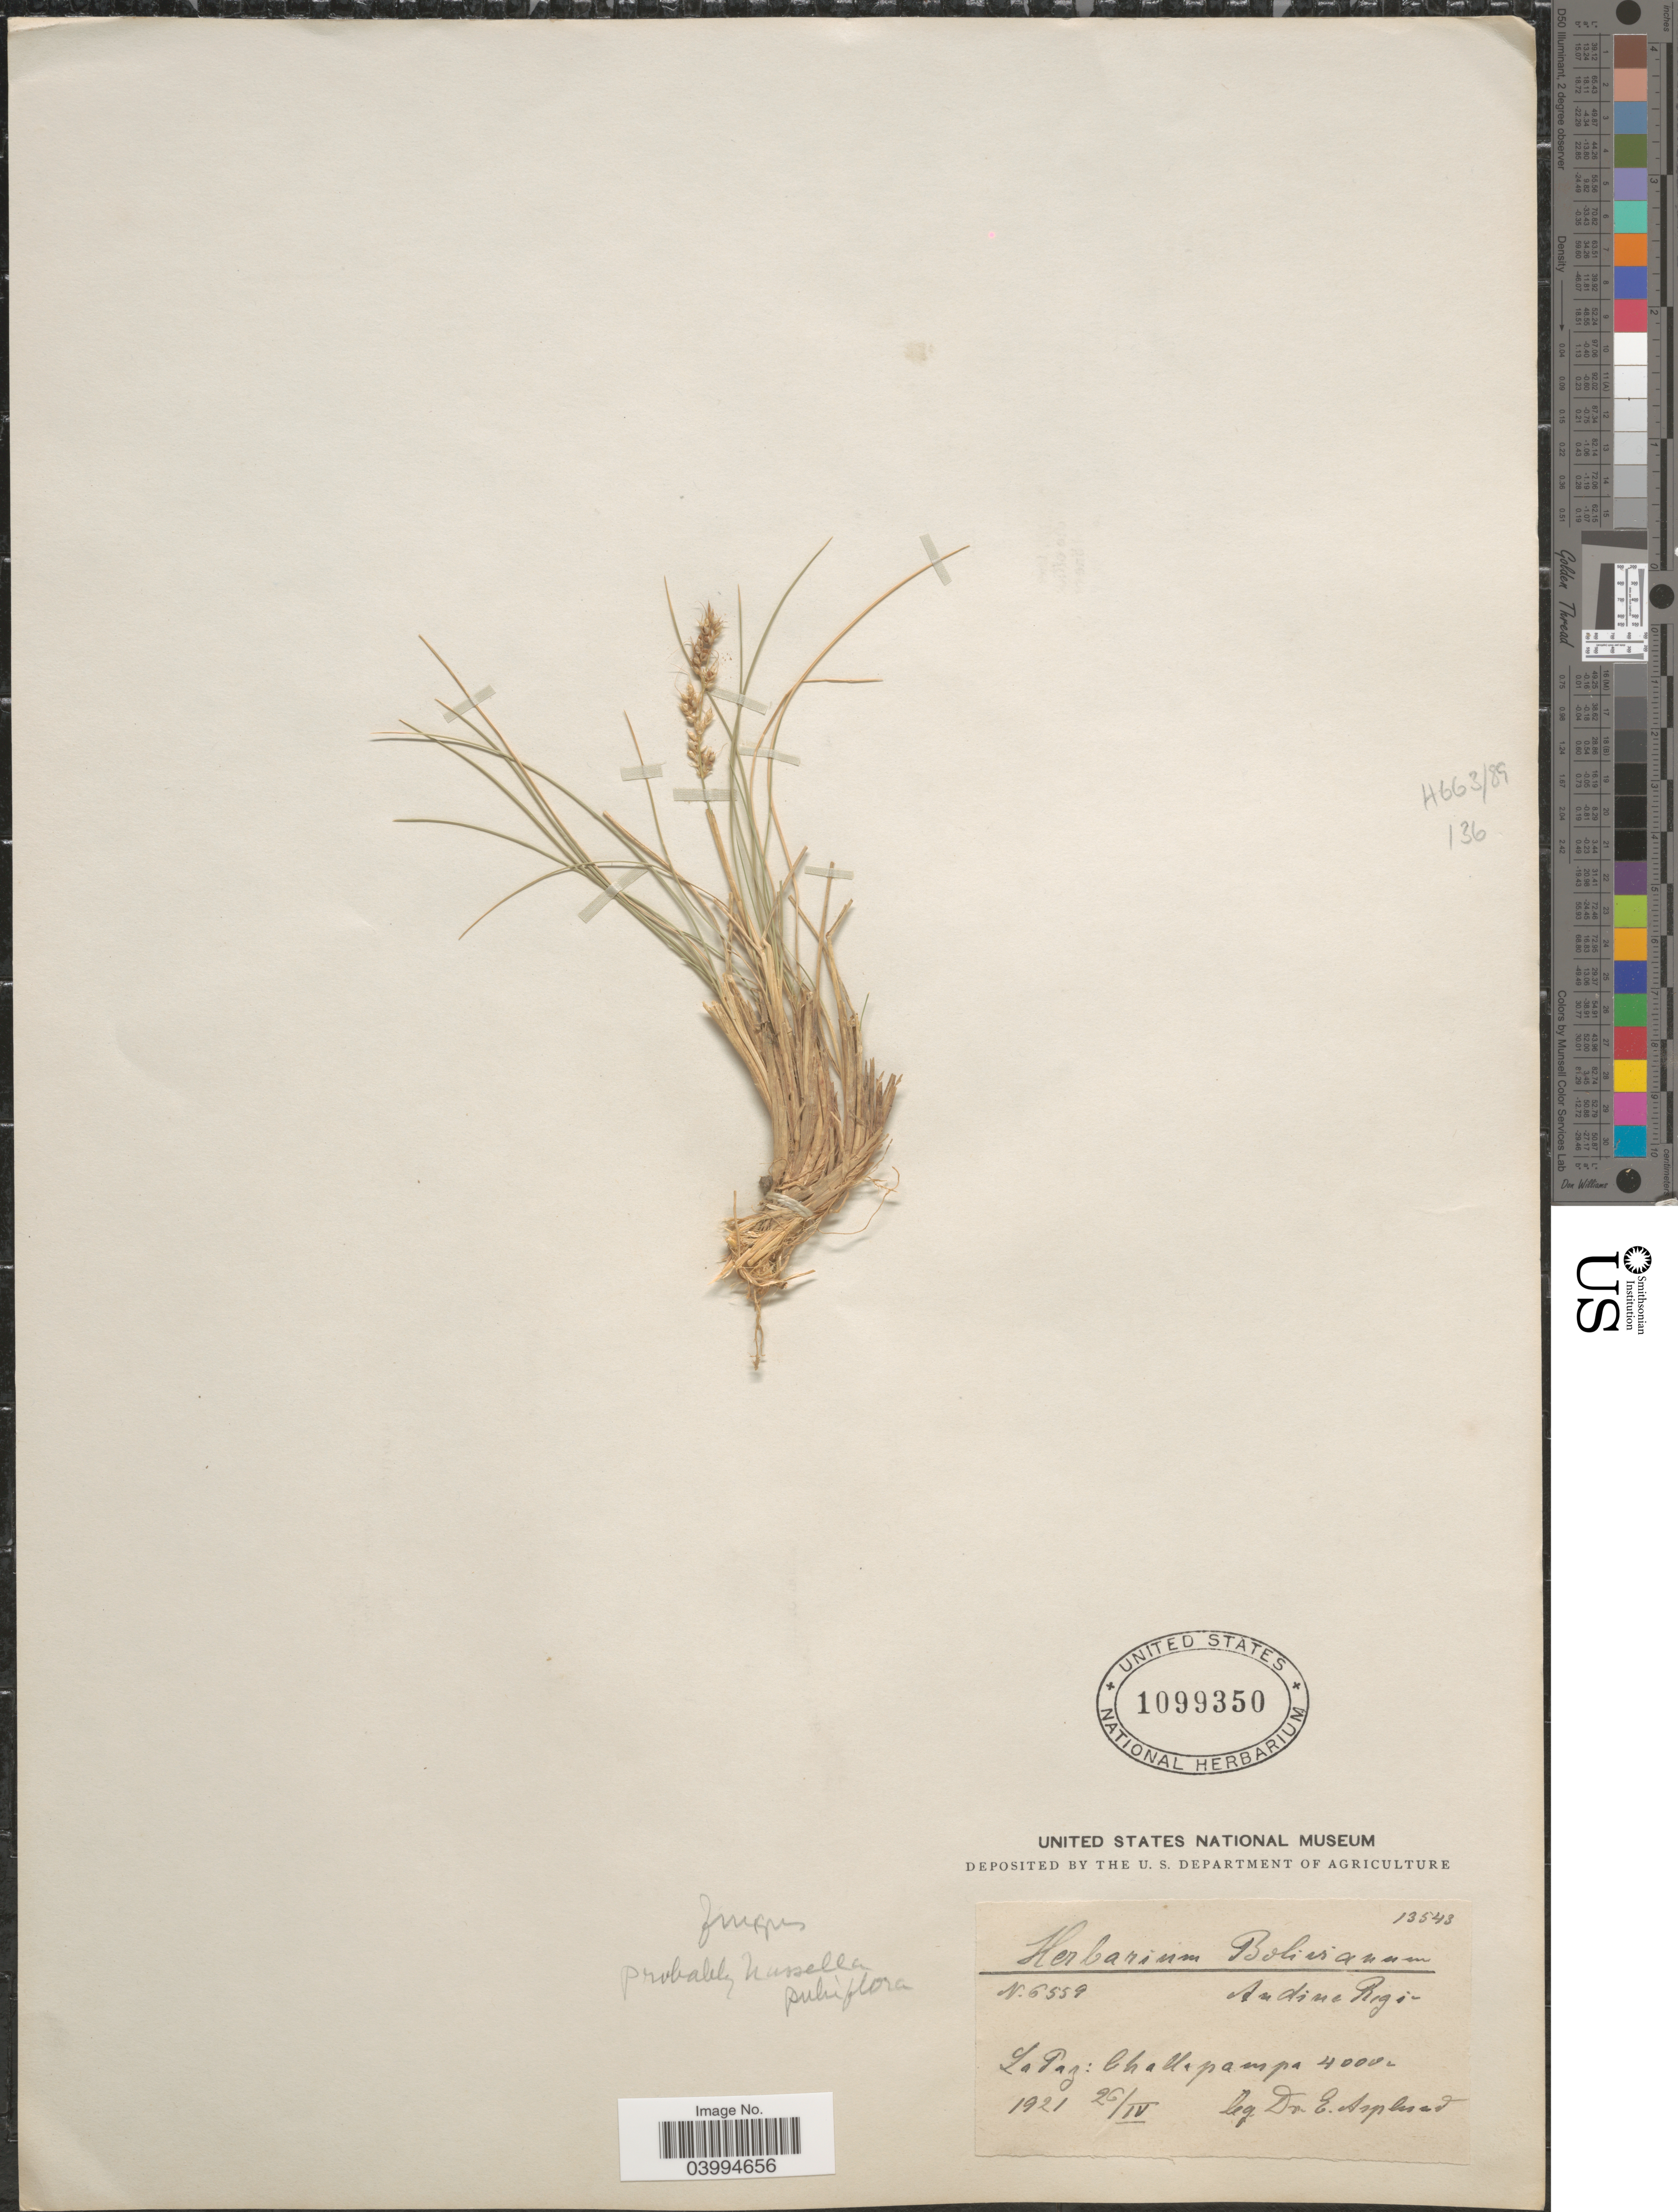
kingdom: Plantae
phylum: Tracheophyta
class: Liliopsida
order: Poales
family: Poaceae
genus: Nassella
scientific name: Nassella pubiflora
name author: (Trin. & Rupr.) É. Desv.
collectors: E. Asplund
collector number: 6559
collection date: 1921-04-26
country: Bolivia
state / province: La Paz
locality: Andine Regio. Challapampa.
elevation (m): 4000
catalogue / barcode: US 1099350